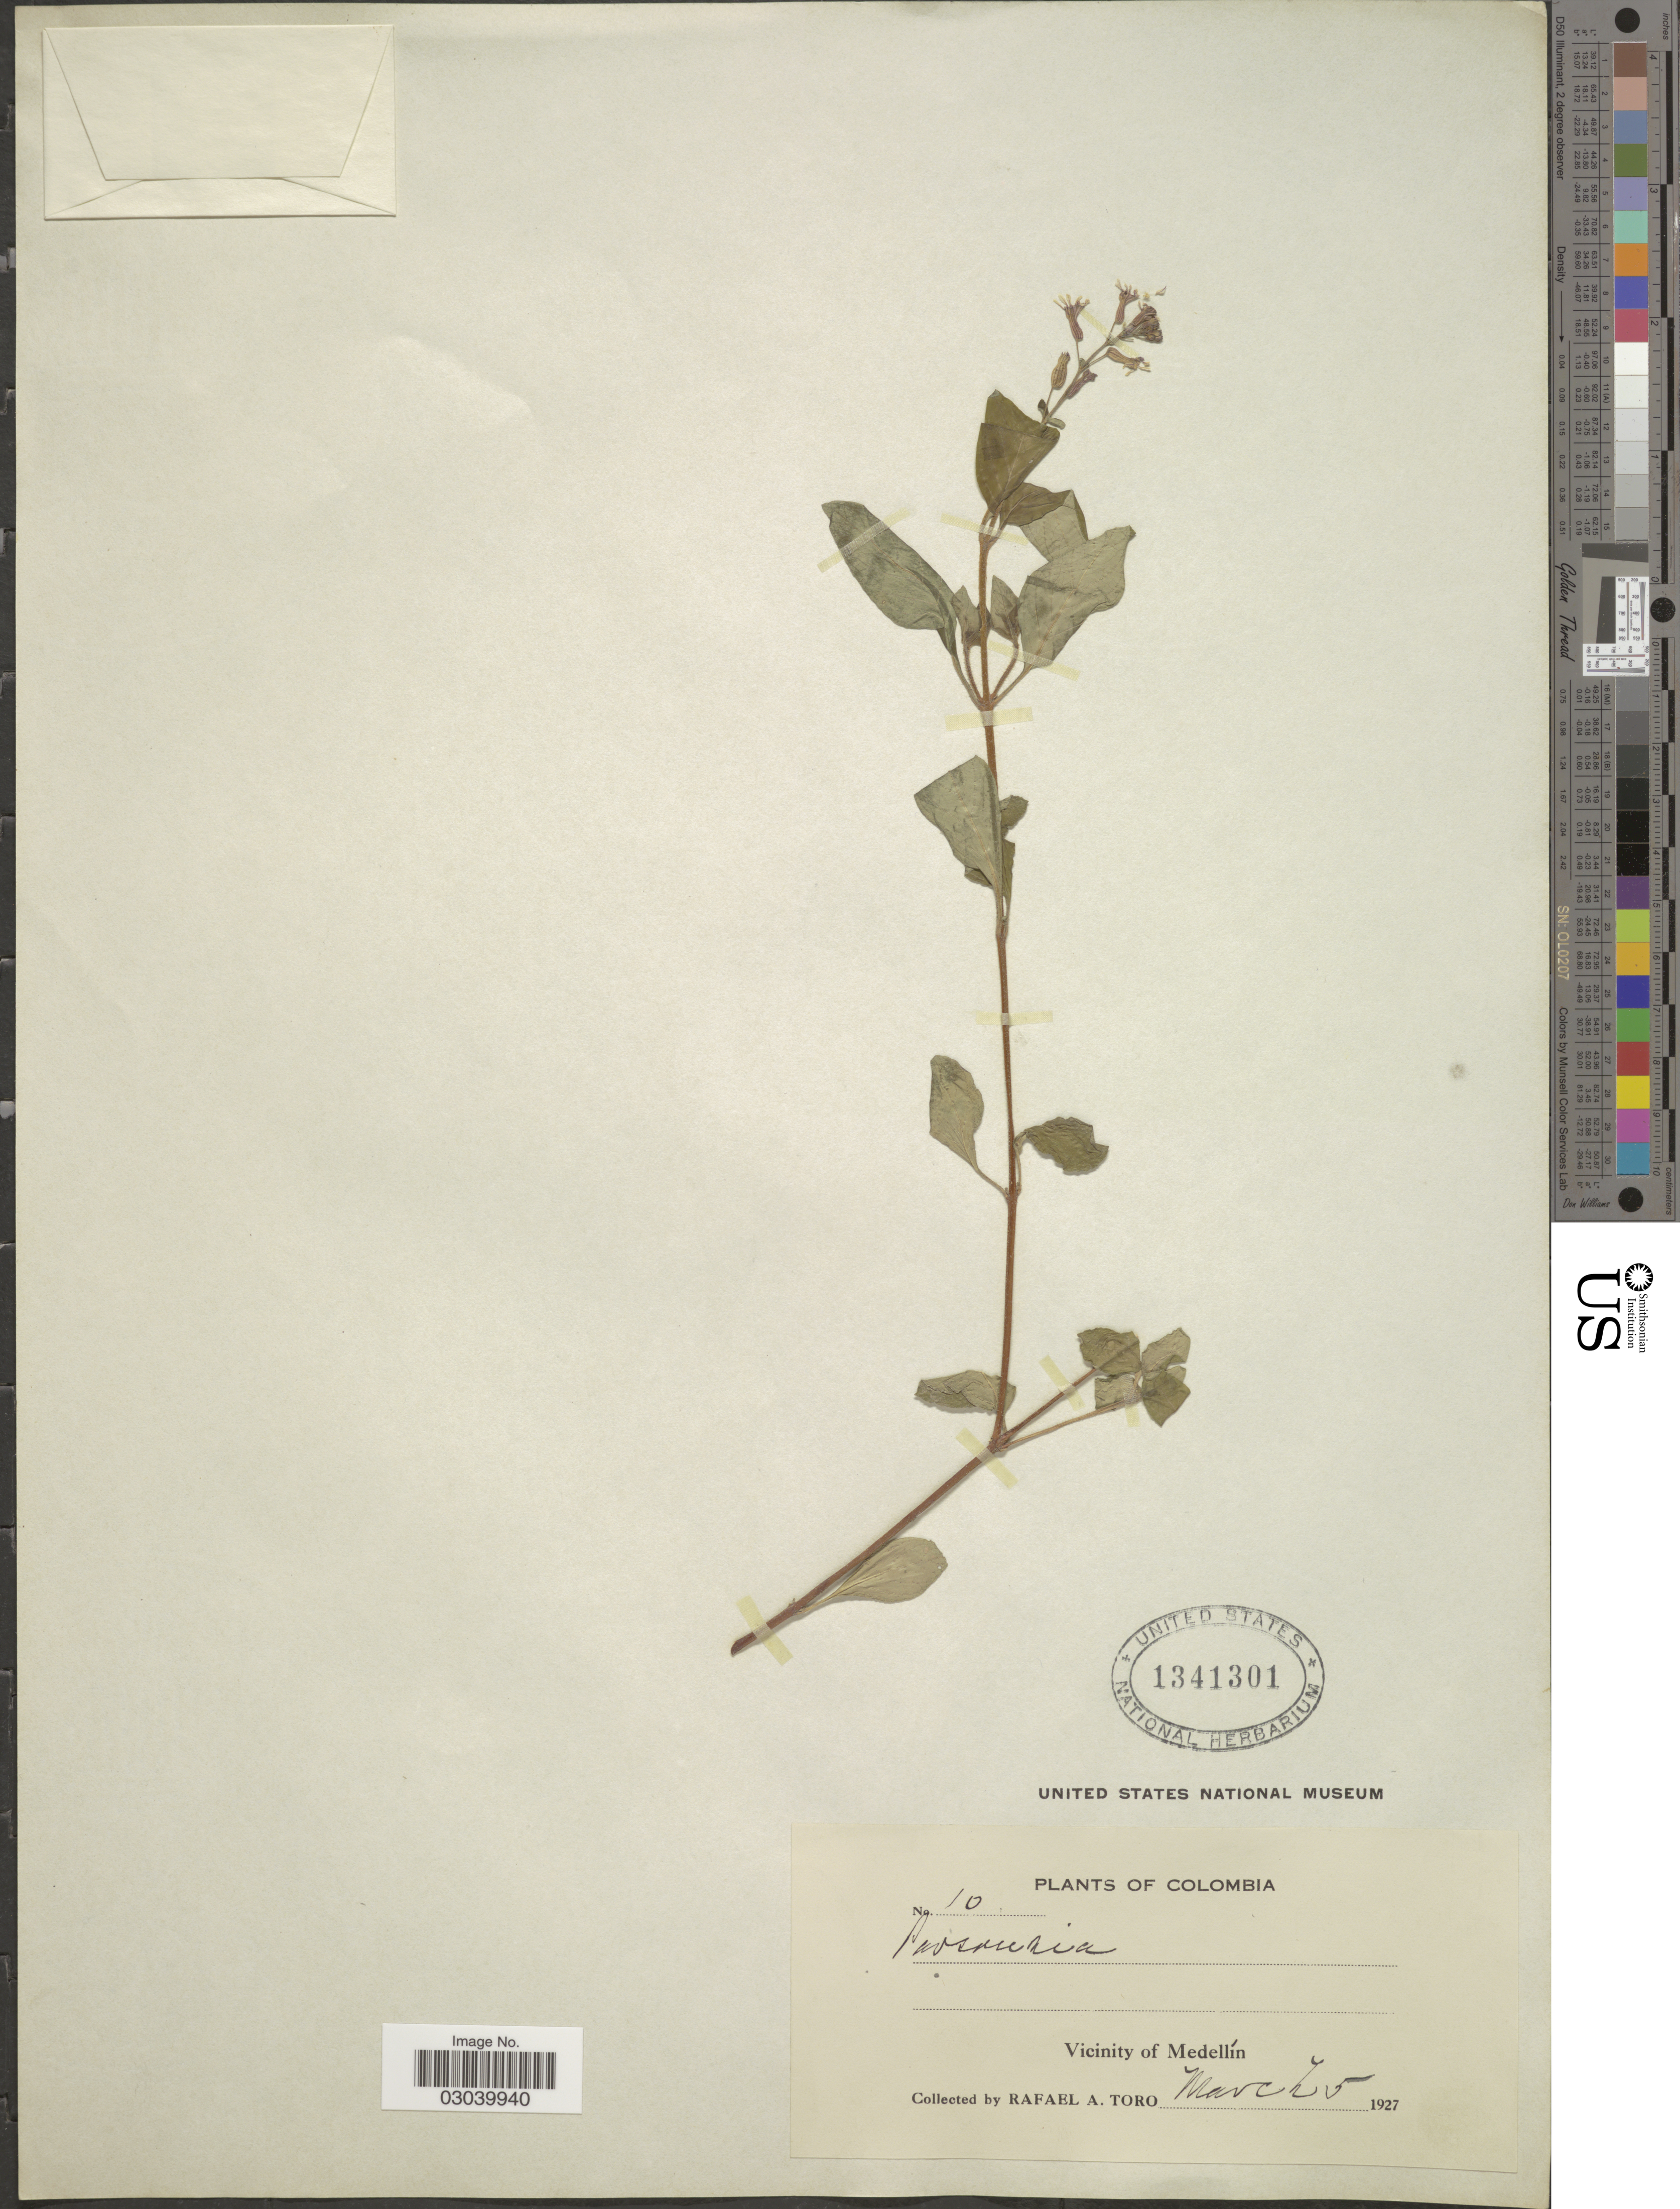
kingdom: Plantae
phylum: Tracheophyta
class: Magnoliopsida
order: Myrtales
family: Lythraceae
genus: Cuphea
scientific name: Cuphea racemosa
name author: (L. f.) Spreng.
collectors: R. A. Toro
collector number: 10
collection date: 1927-03-05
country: Colombia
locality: Vicinity of Medellín.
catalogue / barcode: US 1341301